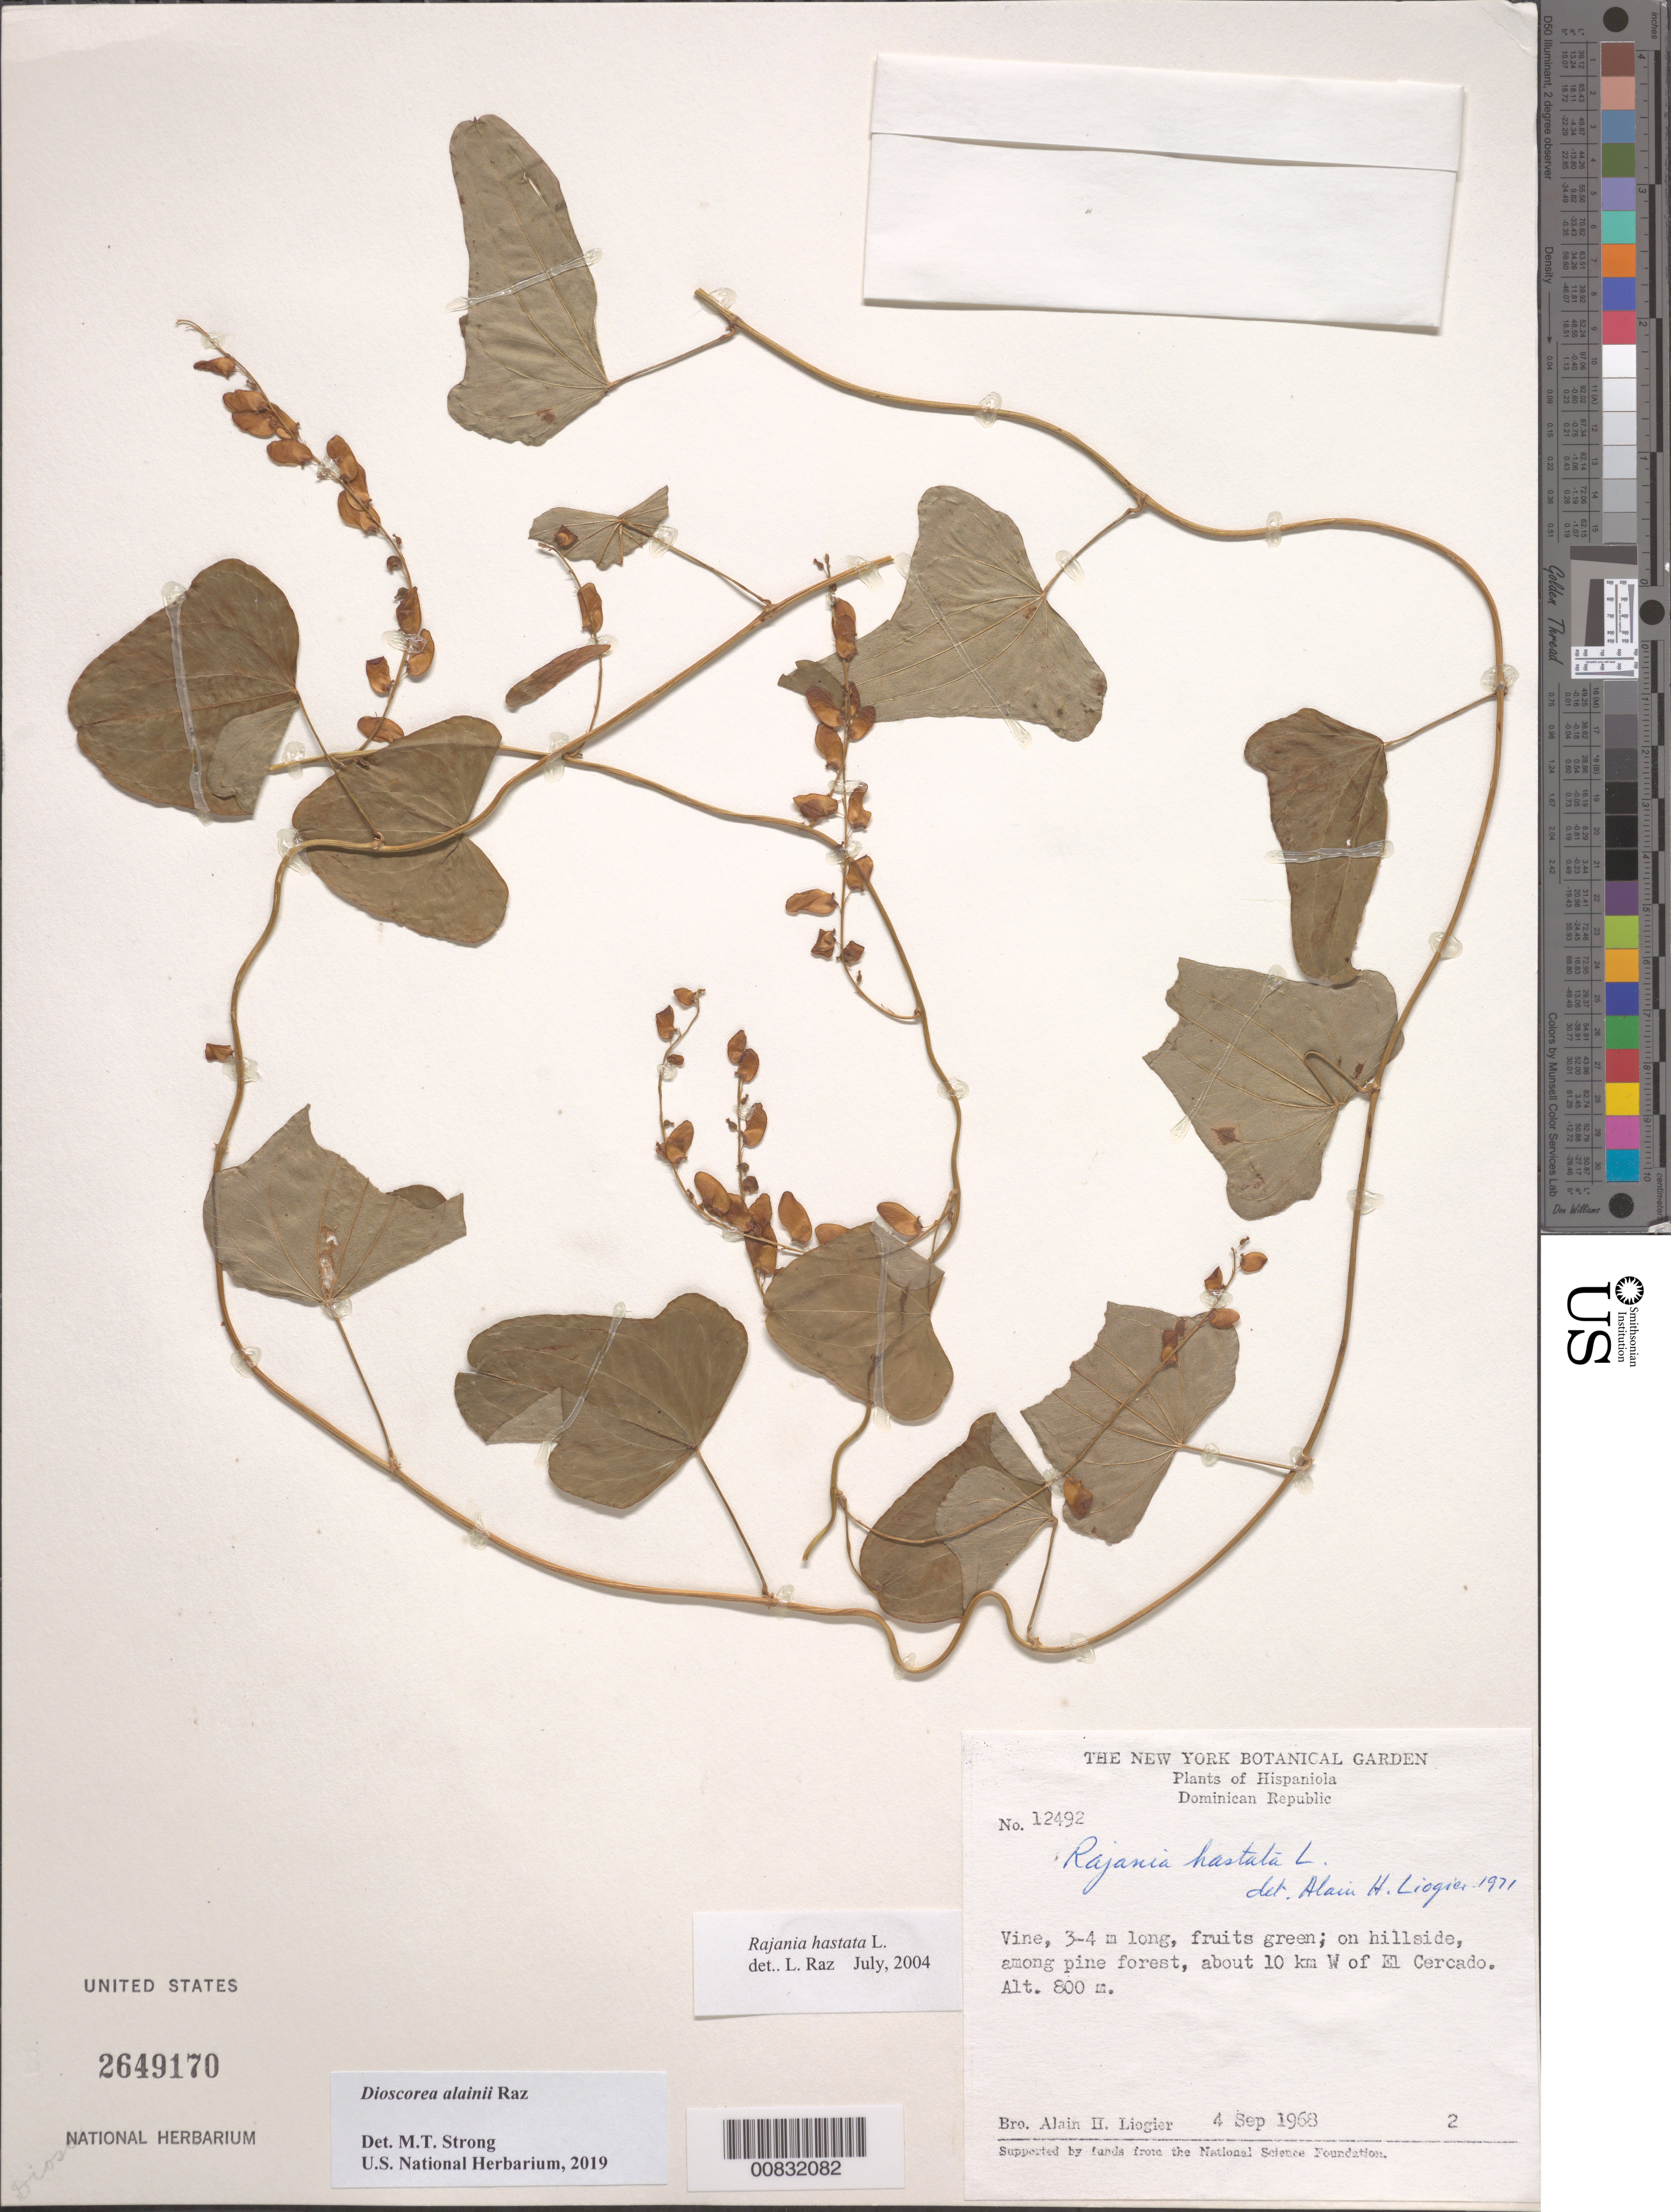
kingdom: Plantae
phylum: Tracheophyta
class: Liliopsida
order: Dioscoreales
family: Dioscoreaceae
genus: Dioscorea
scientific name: Dioscorea alainii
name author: Raz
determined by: Strong, M. T., (US), Smithsonian Institution - National Museum of Natural History (UNITED STATES)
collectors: A. H. Liogier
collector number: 12492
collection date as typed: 04 Sep 1968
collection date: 1968-09-04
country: Dominican Republic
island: Hispaniola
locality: About 10 km. W of El Cercado.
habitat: On hillside, among pine forest.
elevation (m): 800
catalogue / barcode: US 2649170